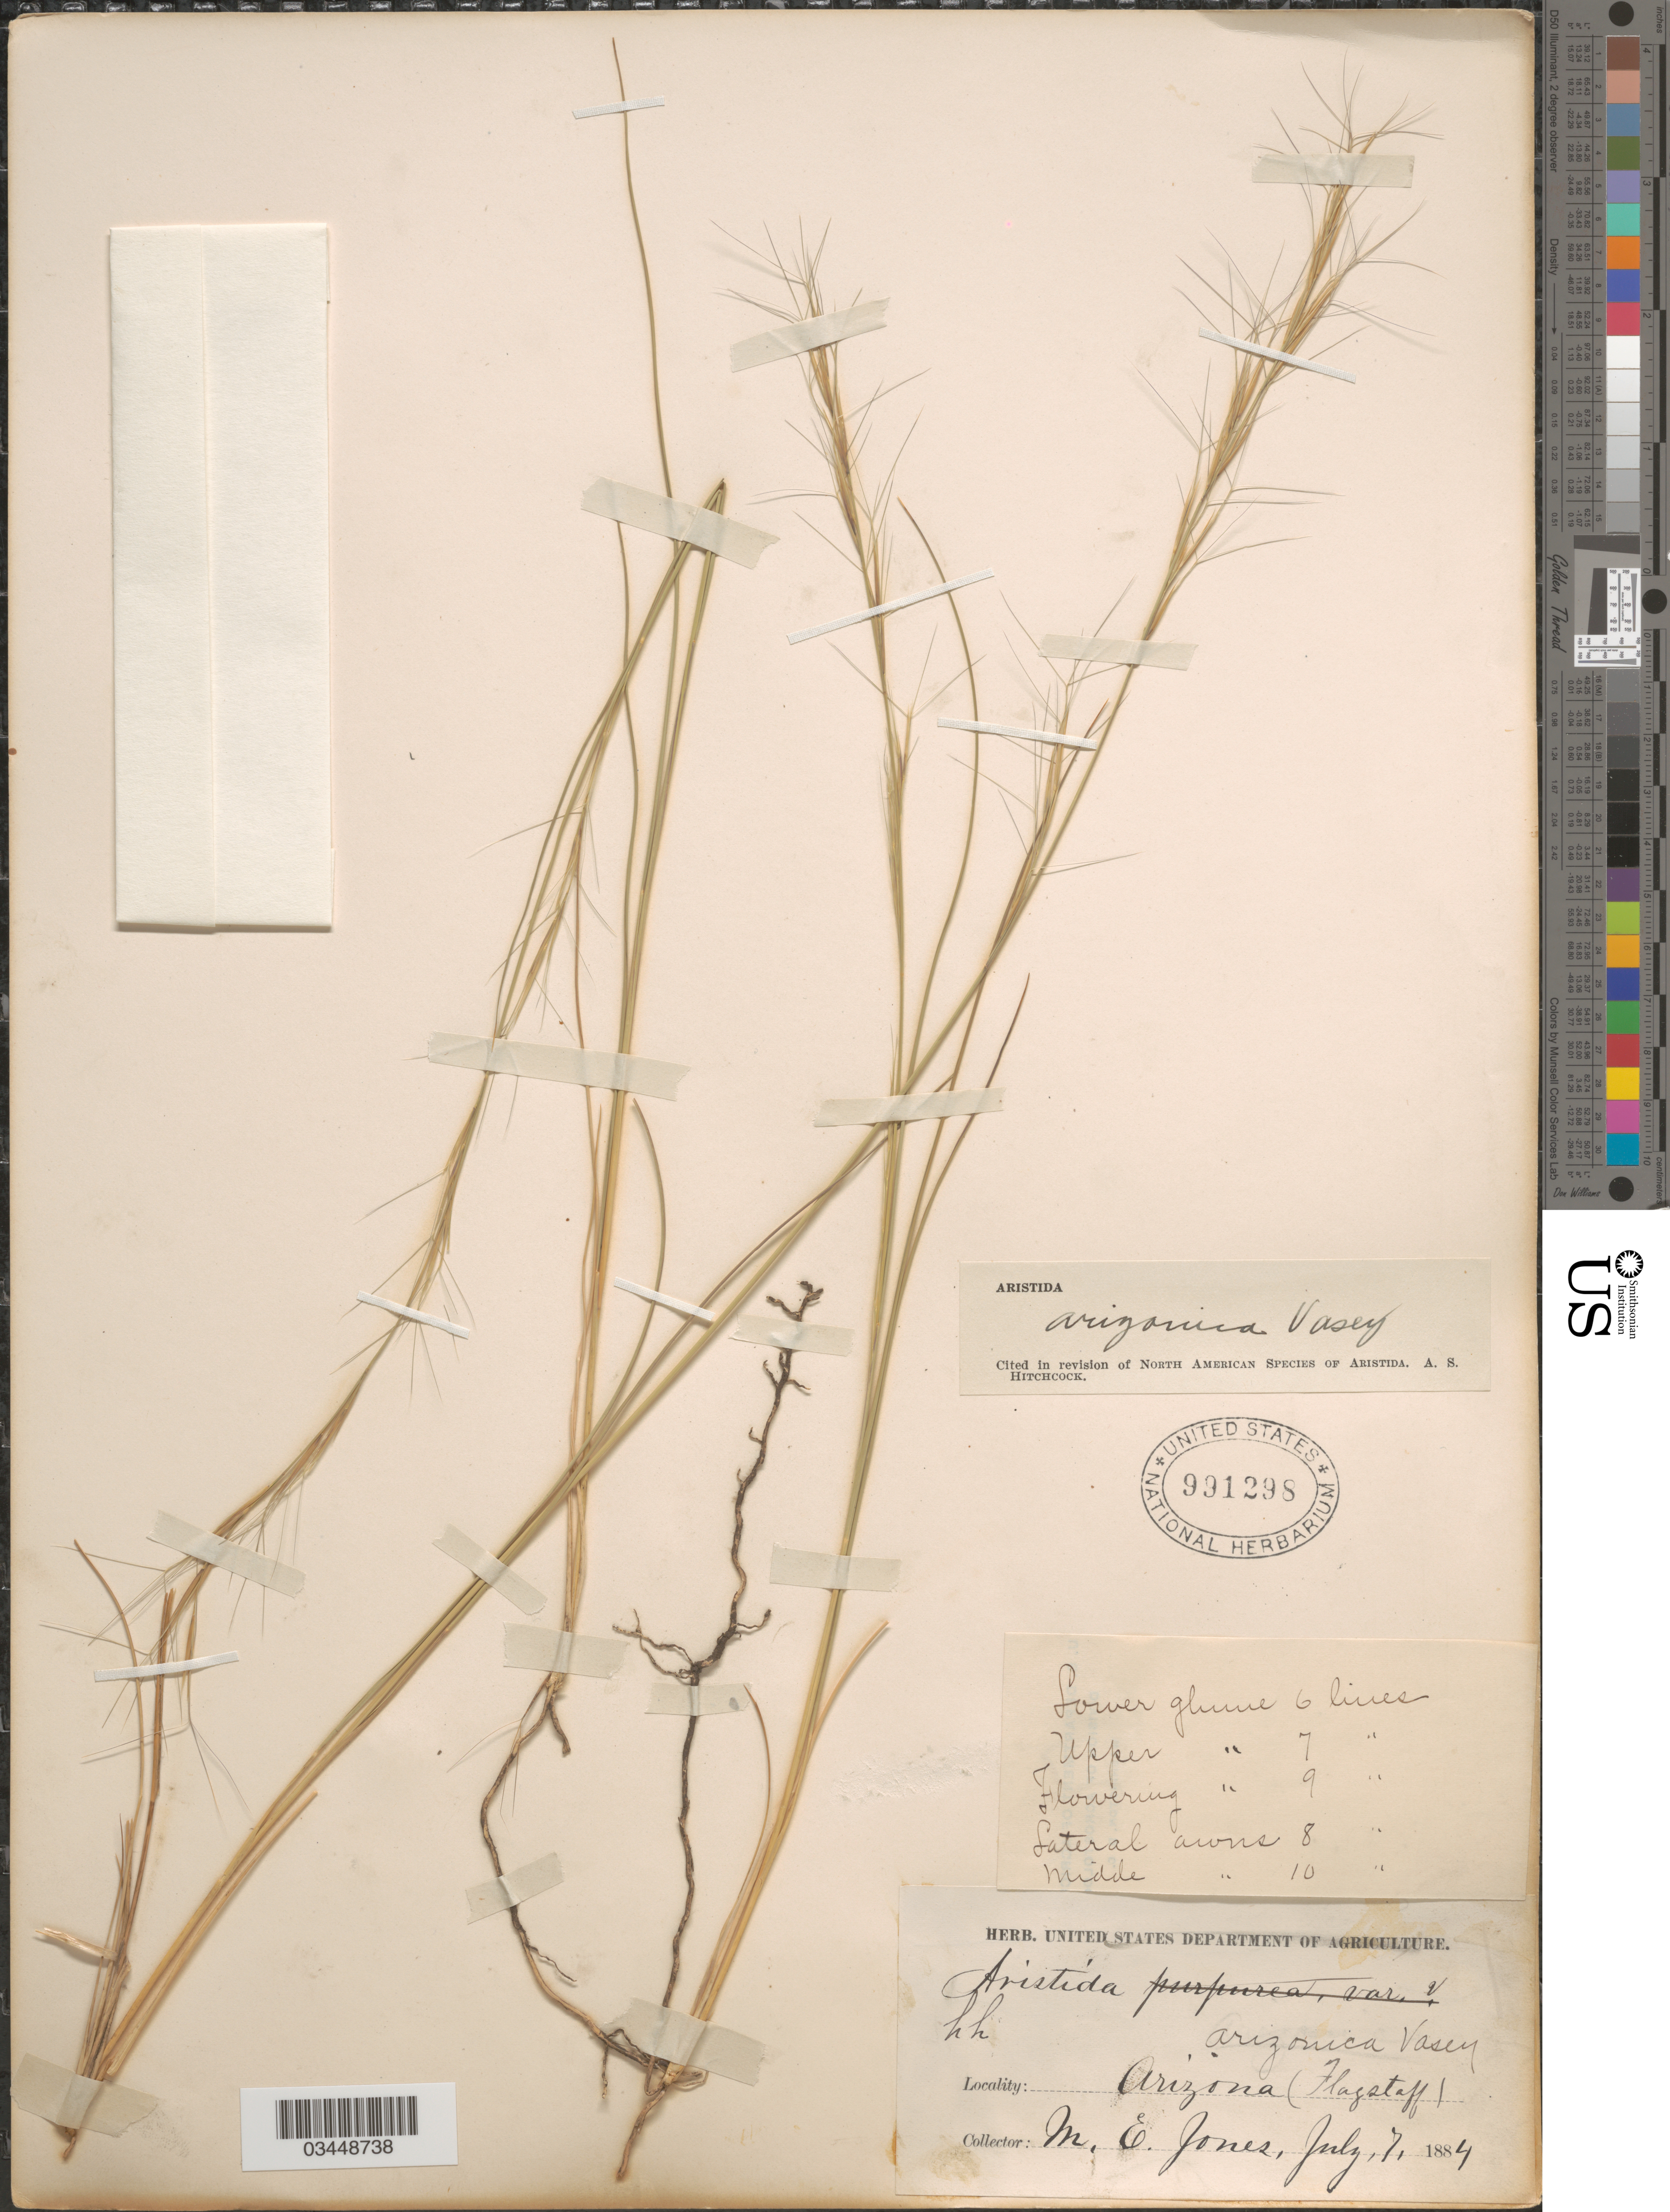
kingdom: Plantae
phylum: Tracheophyta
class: Liliopsida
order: Poales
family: Poaceae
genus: Aristida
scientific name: Aristida arizonica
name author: Vasey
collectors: M. E. Jones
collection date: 1884-07-07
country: United States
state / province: Arizona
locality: Flagstaff.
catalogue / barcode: US 991298